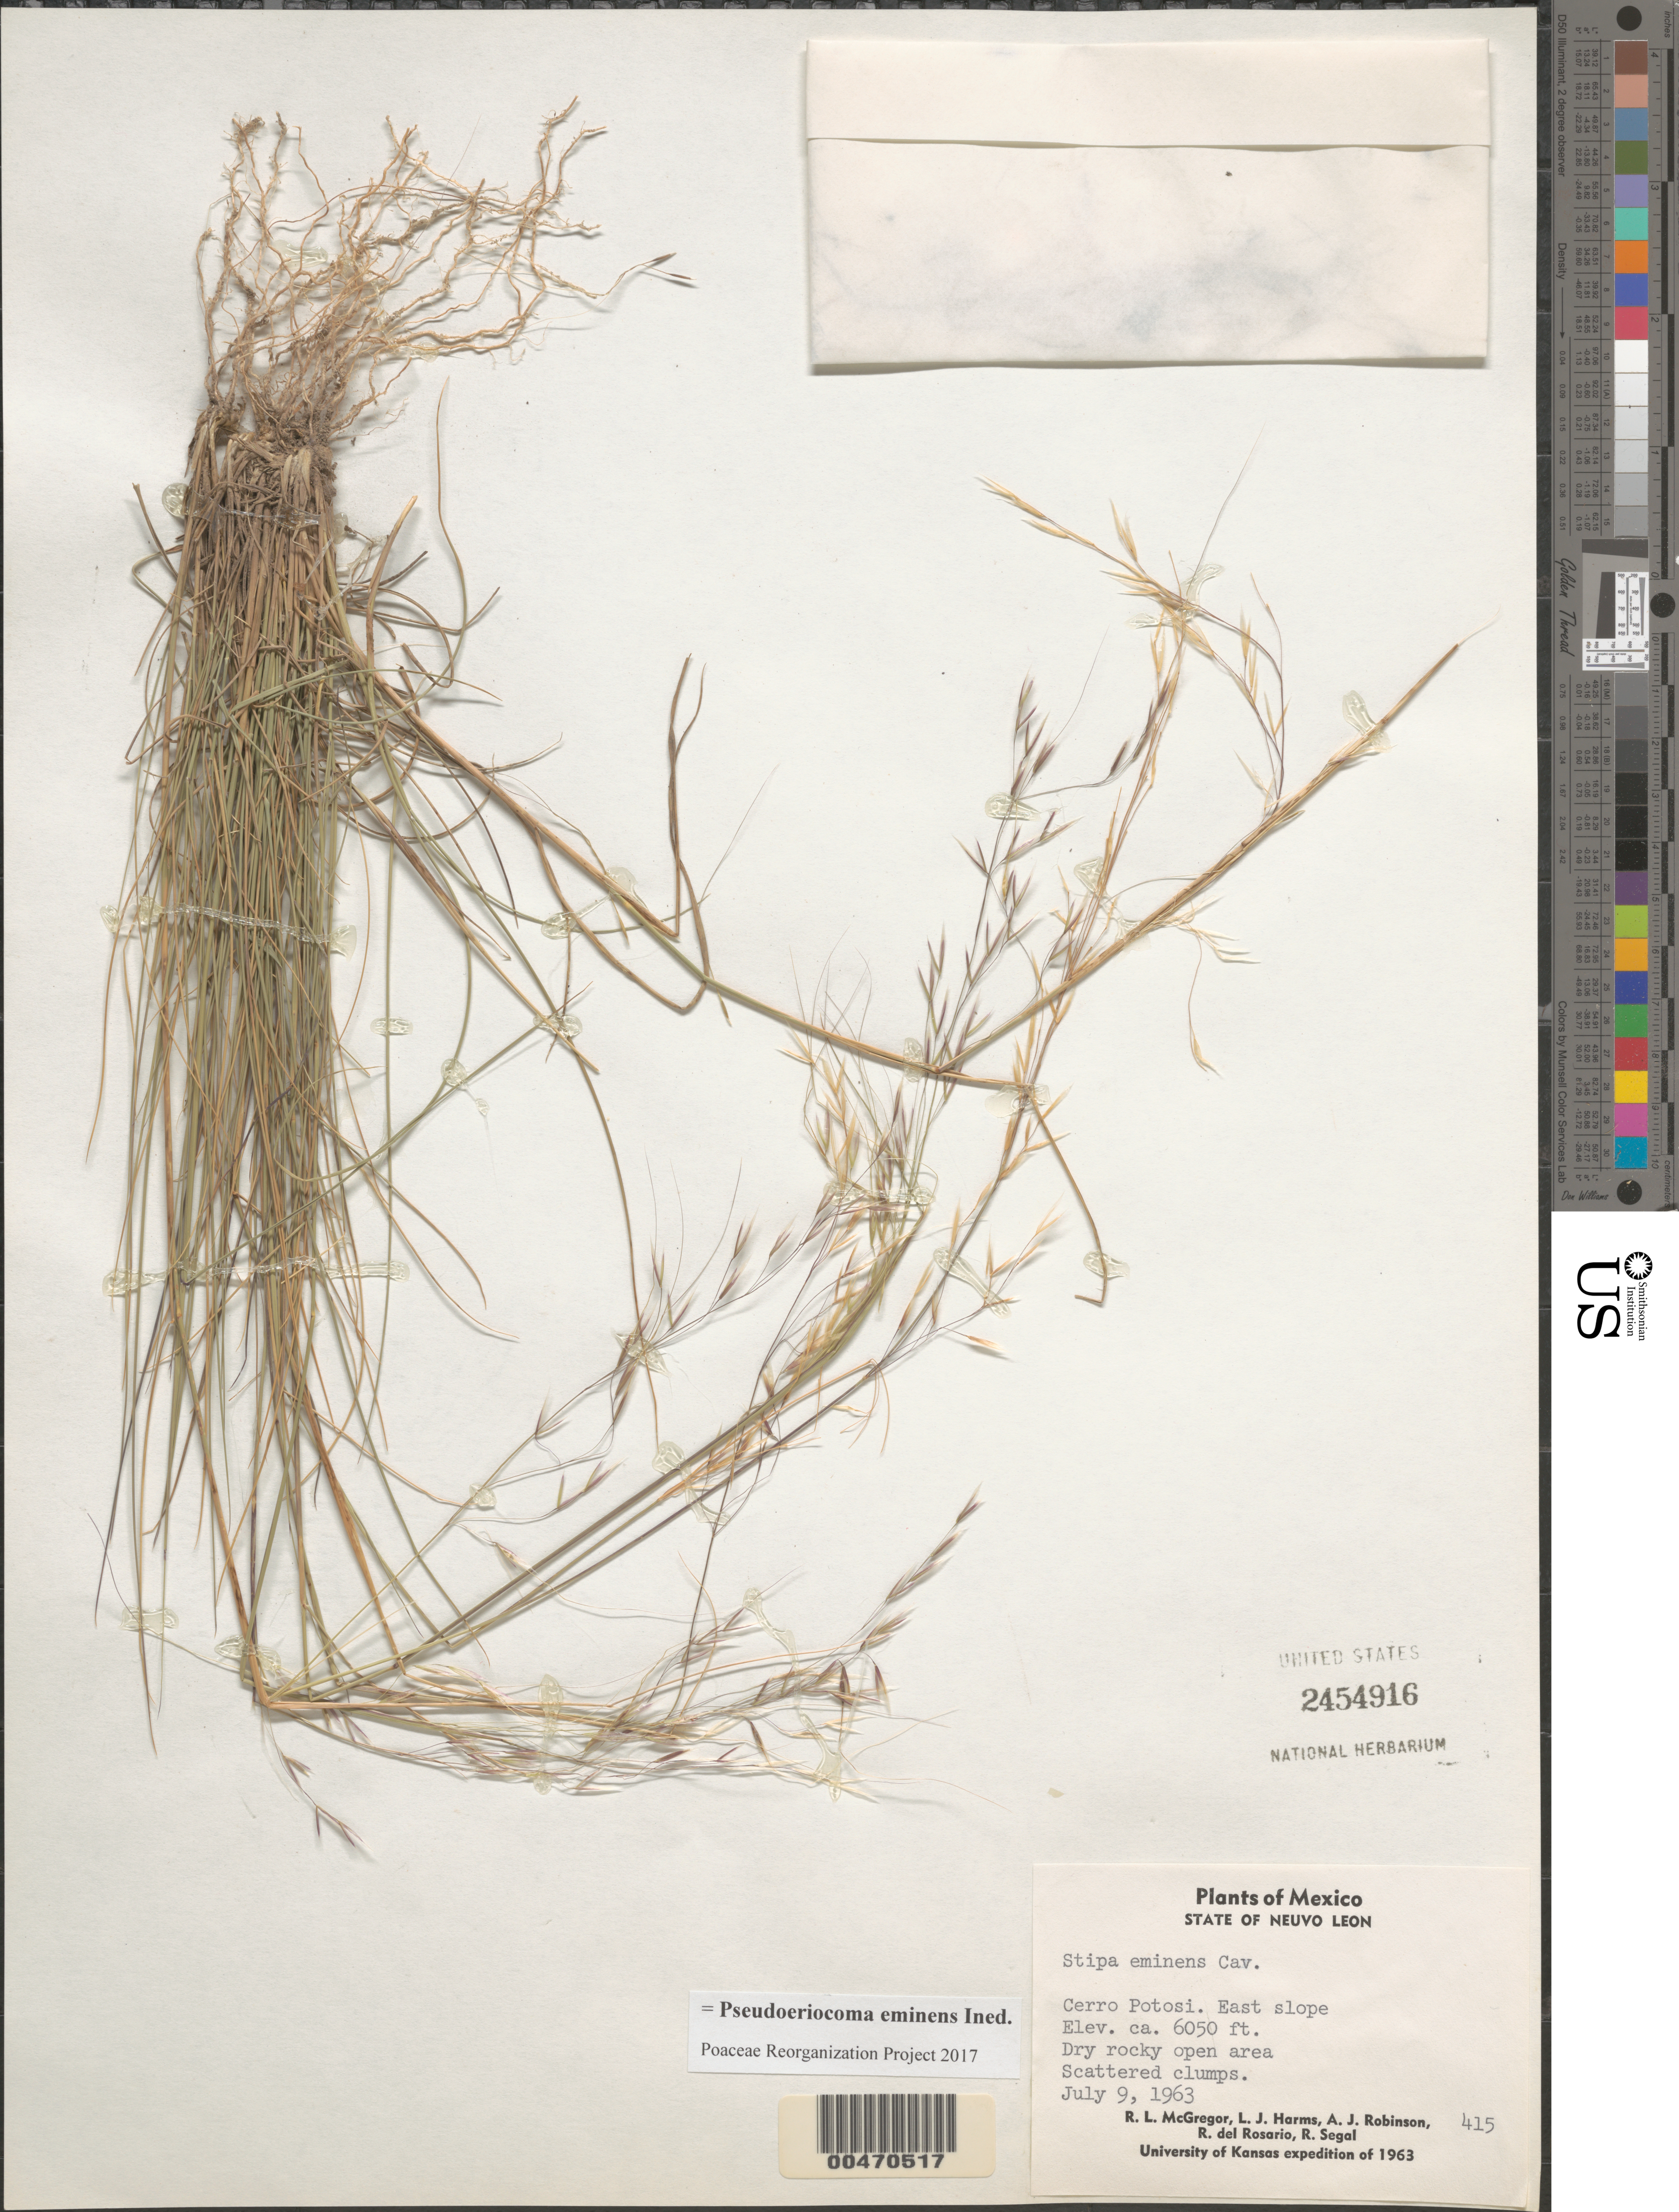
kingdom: Plantae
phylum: Tracheophyta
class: Liliopsida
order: Poales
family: Poaceae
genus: Pseudoeriocoma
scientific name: Pseudoeriocoma eminens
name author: (Cav.) Romasch.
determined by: Poaceae Reorganization Project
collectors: R. McGregor, L. Harms, A. J. Robinson & R. Segal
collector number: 415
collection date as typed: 9 Jul 1963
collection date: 1963-07-09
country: Mexico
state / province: Nuevo León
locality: Cerro Potosi, E slope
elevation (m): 1844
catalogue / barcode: US 2454916